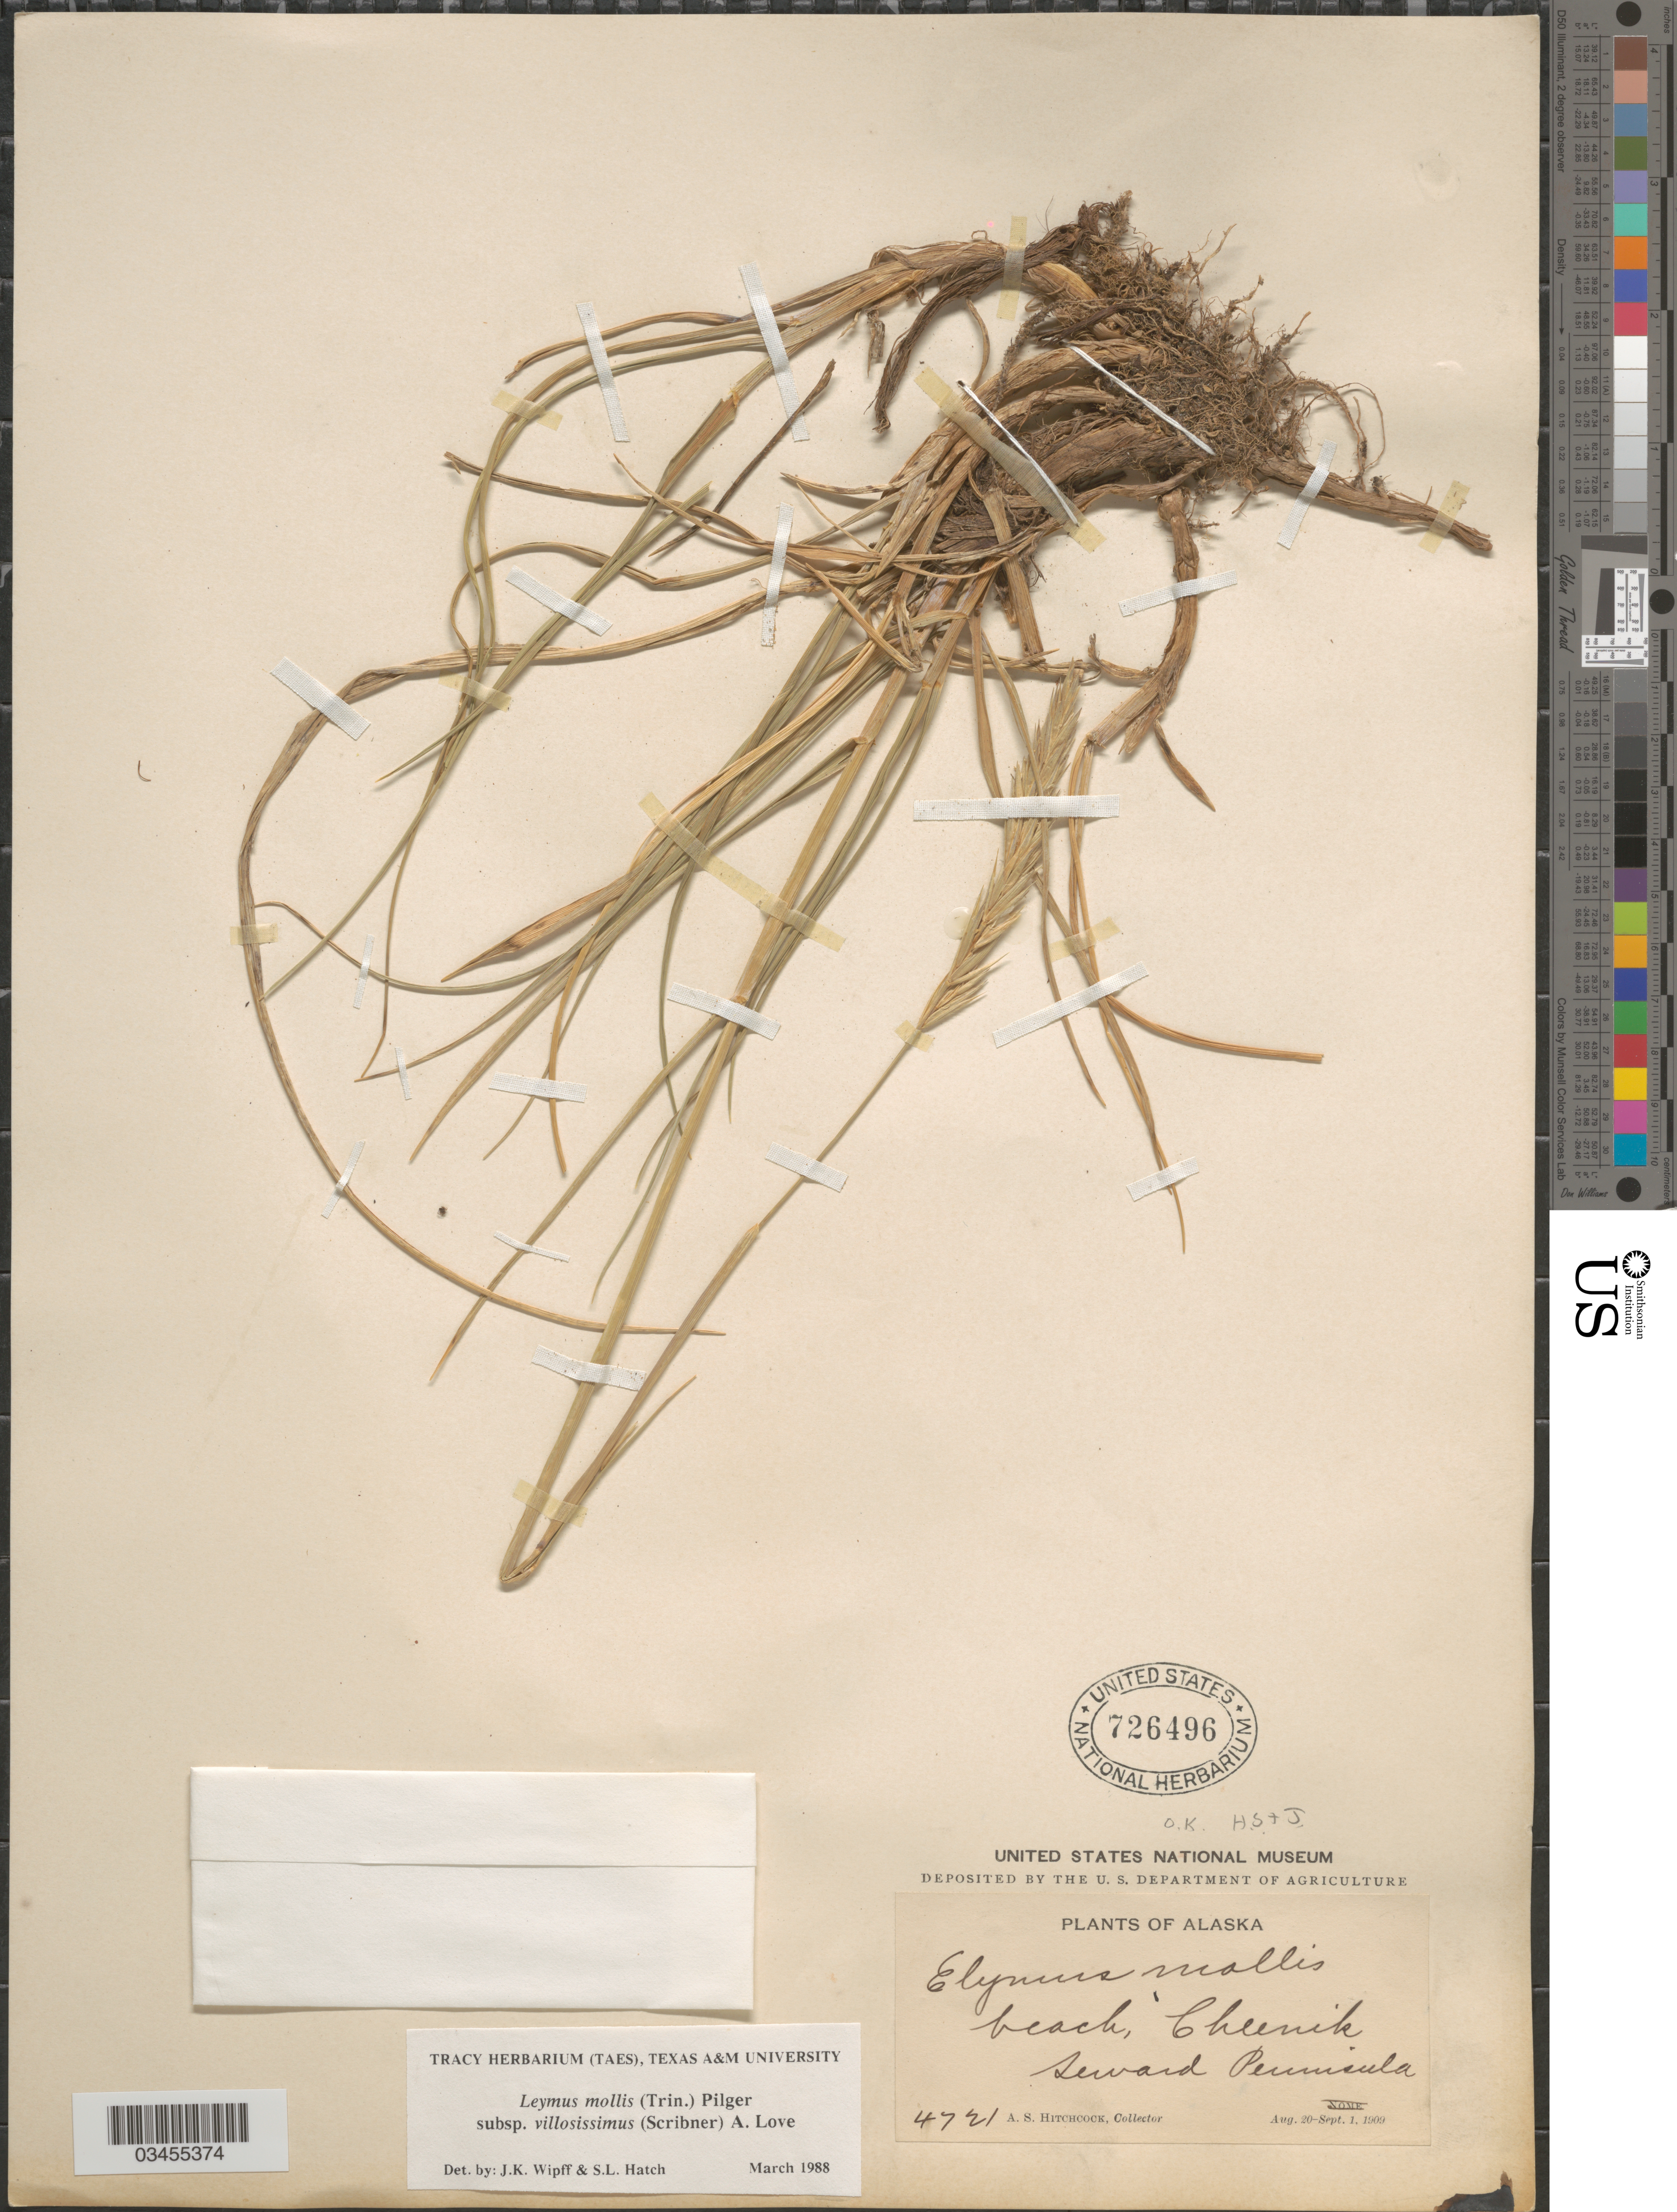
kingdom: Plantae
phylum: Tracheophyta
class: Liliopsida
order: Poales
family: Poaceae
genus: Leymus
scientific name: Leymus mollis subsp. villosissimus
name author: (Scribn.) Á. Löve & D. Löve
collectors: A. S. Hitchcock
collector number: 4721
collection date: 1909-08-20/1909-09-01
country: United States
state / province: Alaska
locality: Beach, Cheenik. Seward Peninsula.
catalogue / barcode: US 726496